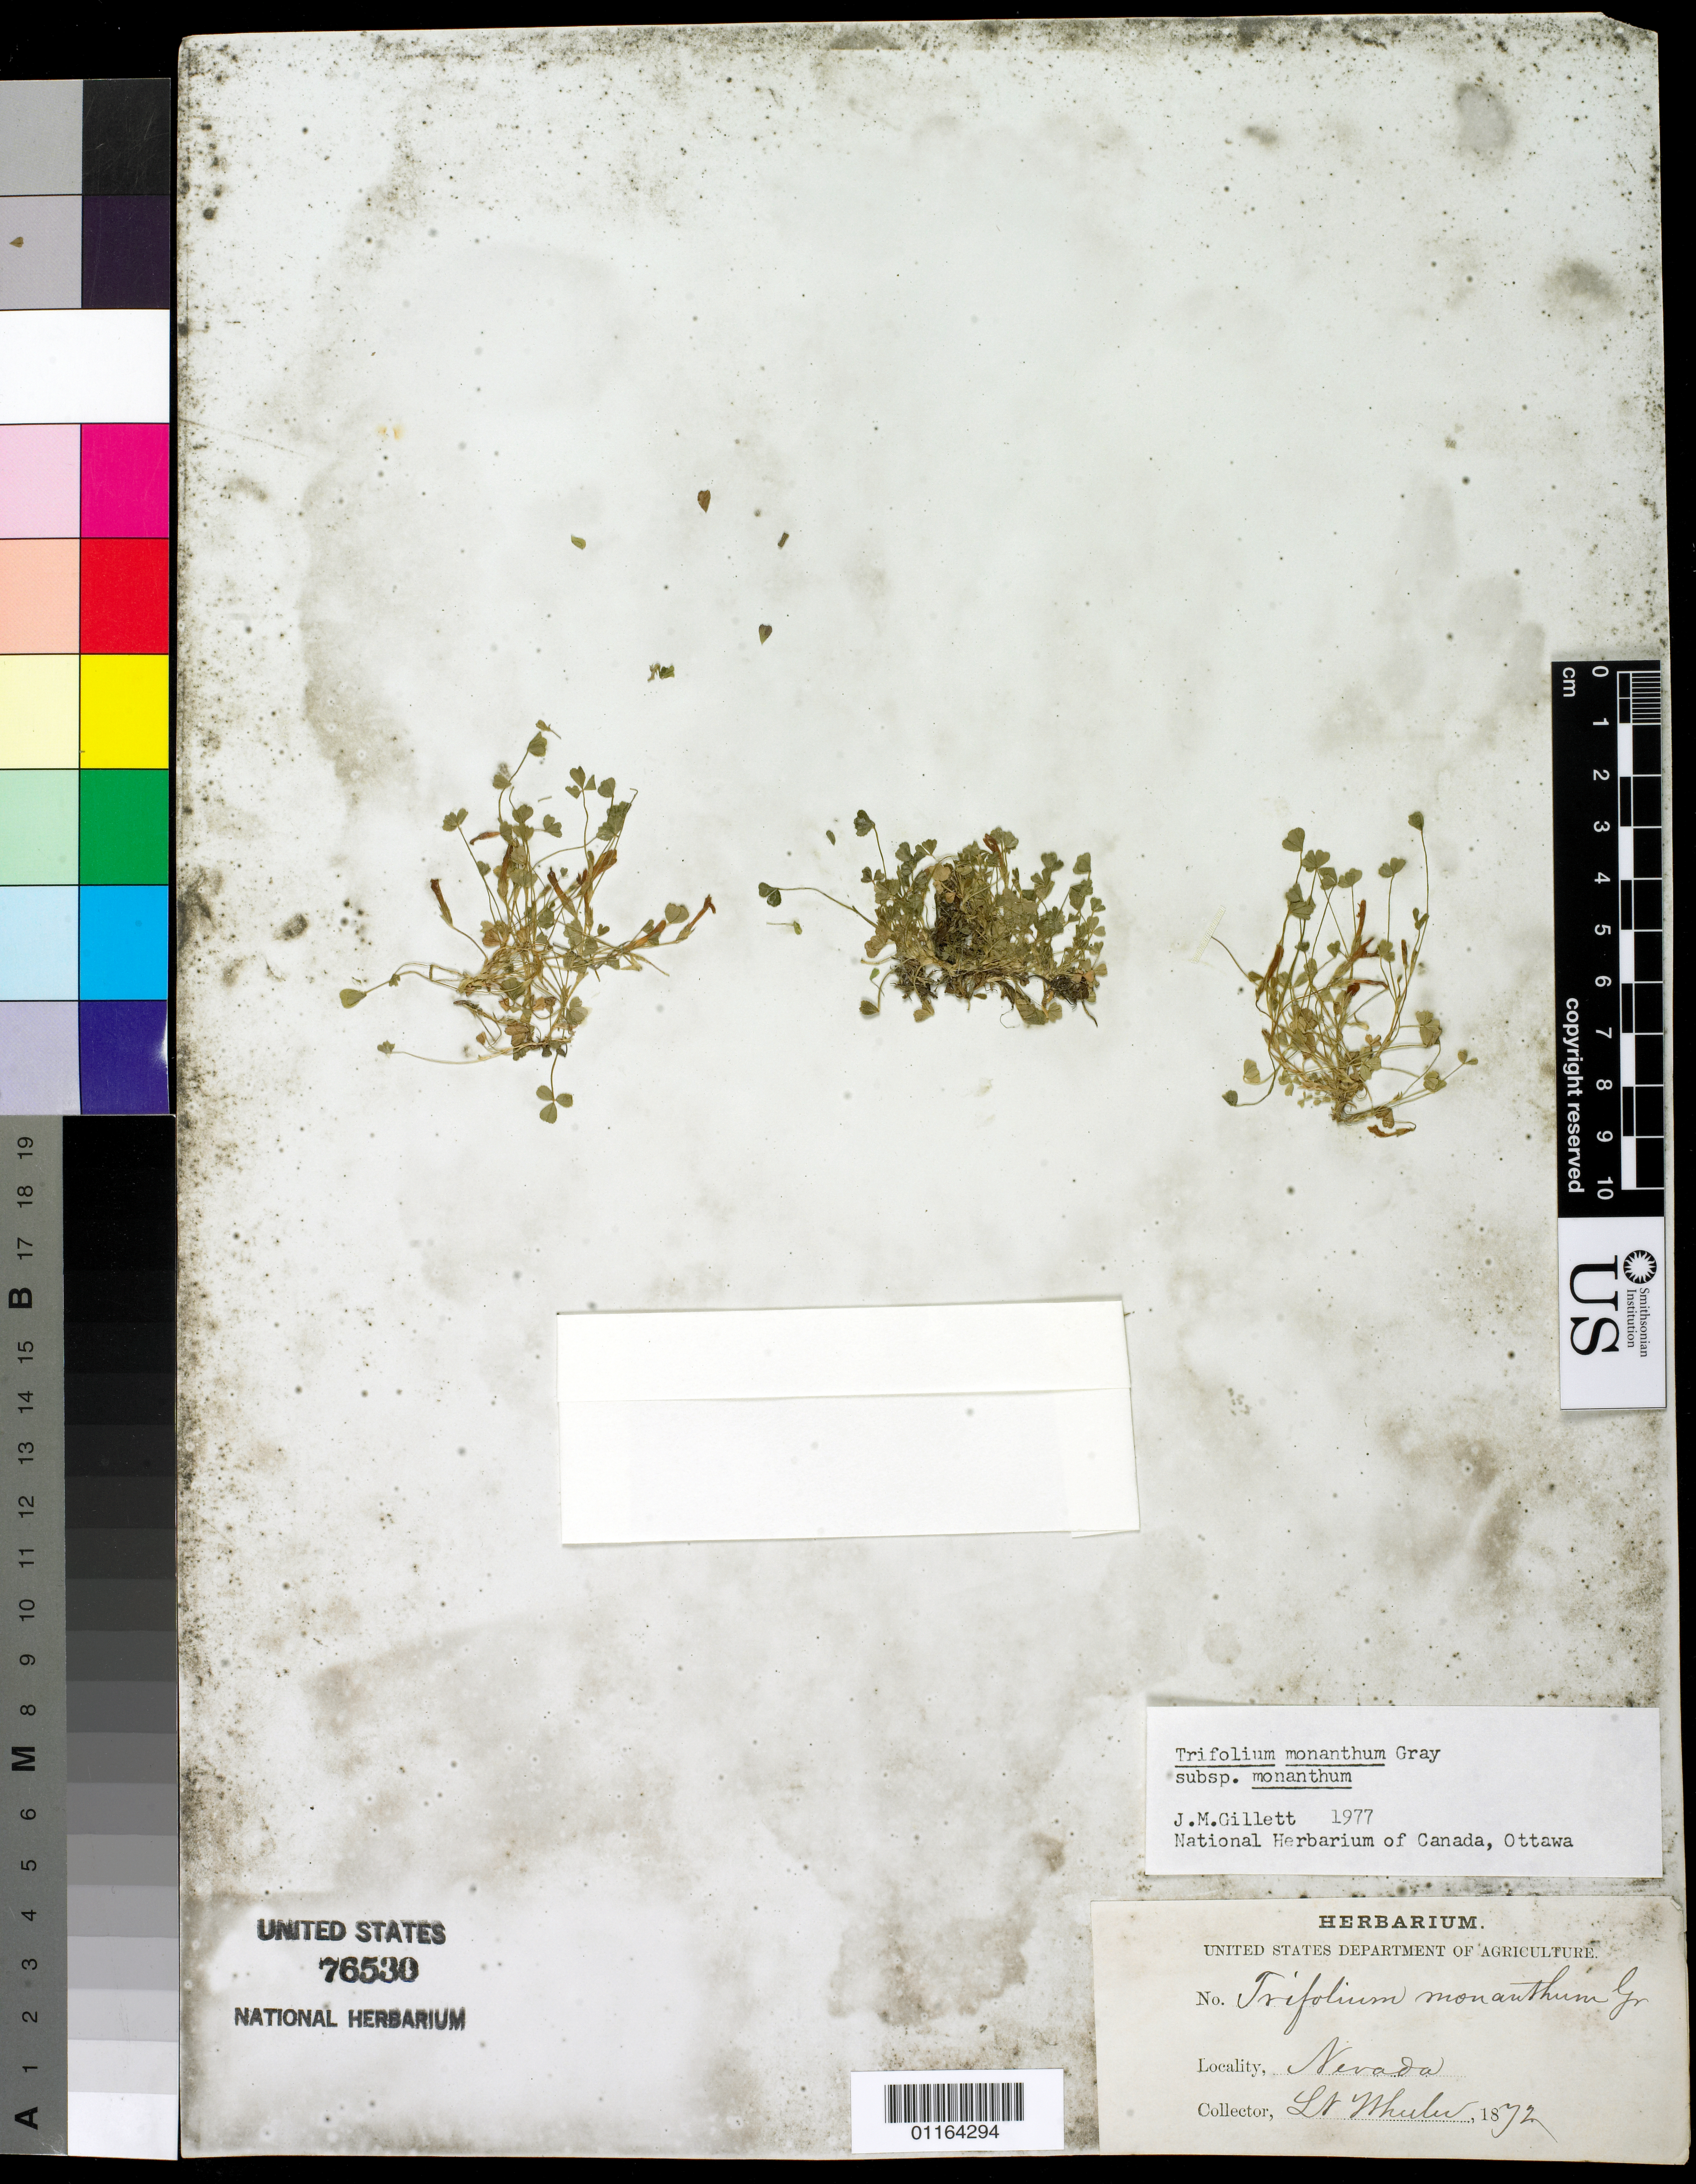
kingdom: Plantae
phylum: Tracheophyta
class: Magnoliopsida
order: Fabales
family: Fabaceae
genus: Trifolium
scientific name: Trifolium monanthum subsp. monanthum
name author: A. Gray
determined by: Gillett, J. M.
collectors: -- Wheeler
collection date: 1872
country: United States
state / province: Nevada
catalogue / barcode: US 76530